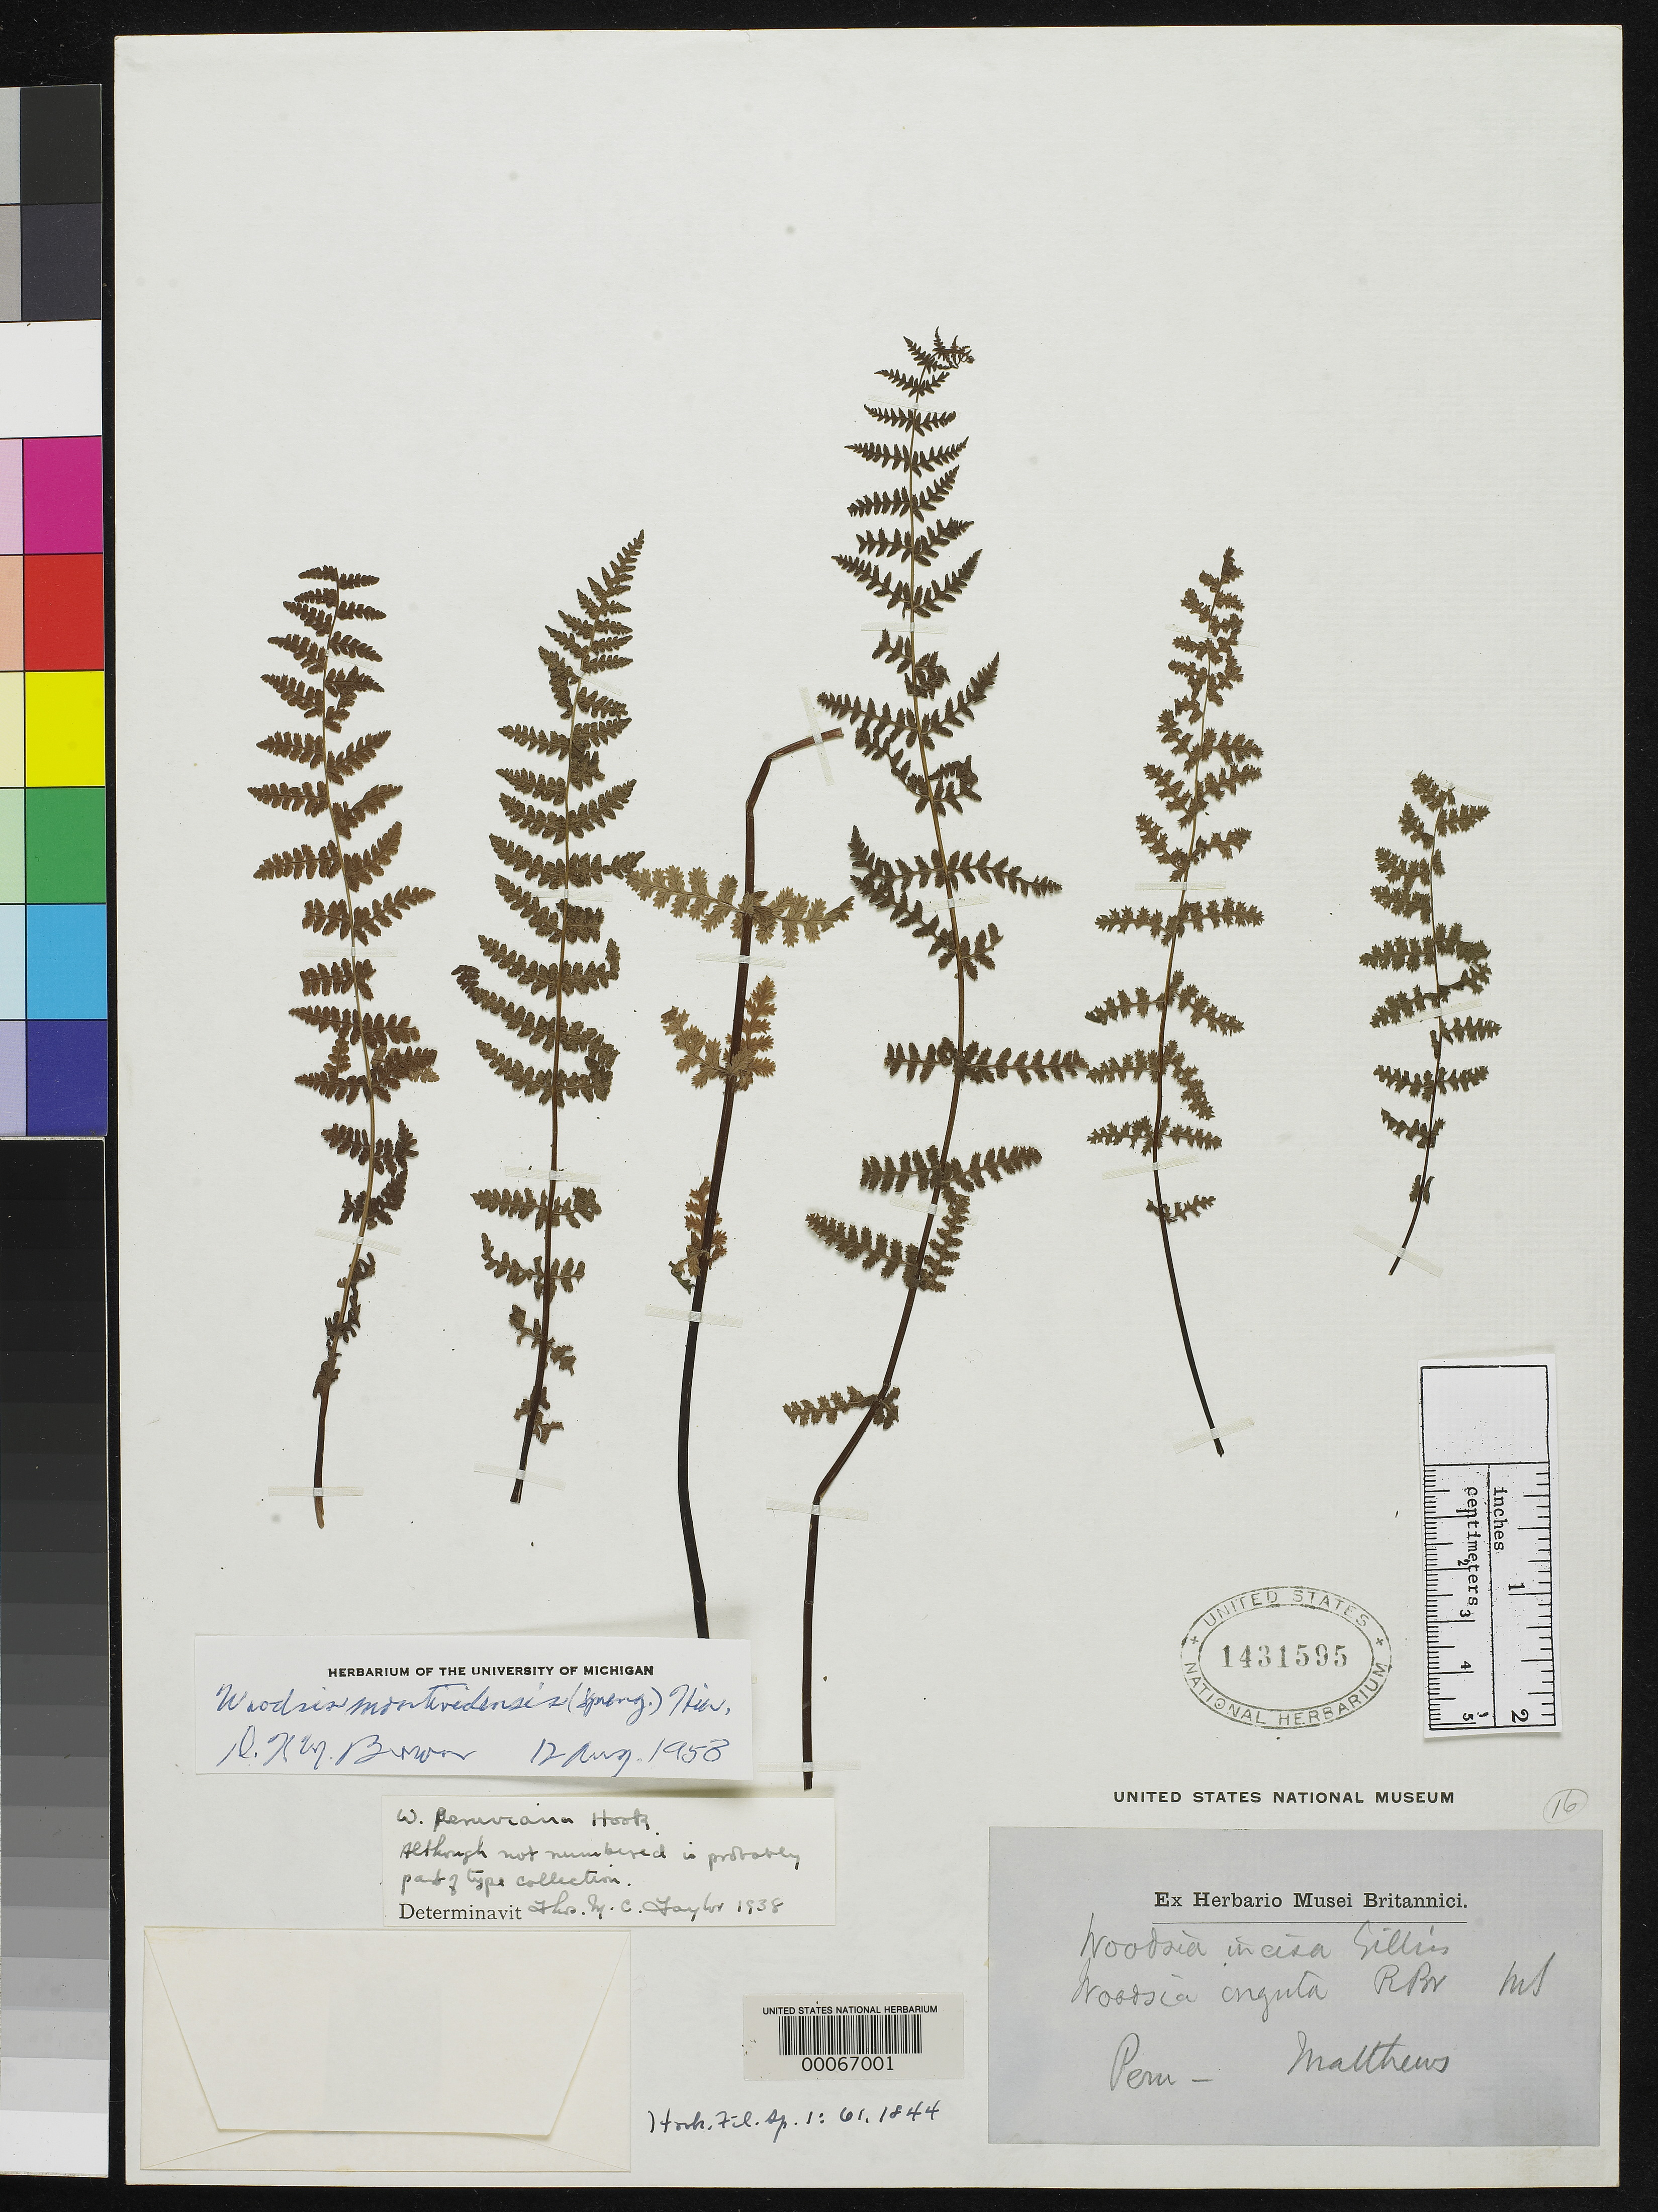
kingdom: Plantae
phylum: Tracheophyta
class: Polypodiopsida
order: Polypodiales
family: Woodsiaceae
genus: Woodsia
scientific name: Woodsia peruviana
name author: Hook.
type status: Type Collection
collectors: A. Mathews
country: Peru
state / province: San Martín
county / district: Mariscal Cáceres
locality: Rio Huallaga, margen Derecha del; Balsa Probana; dtto. Tocache Nuevo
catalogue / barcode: US 1431595